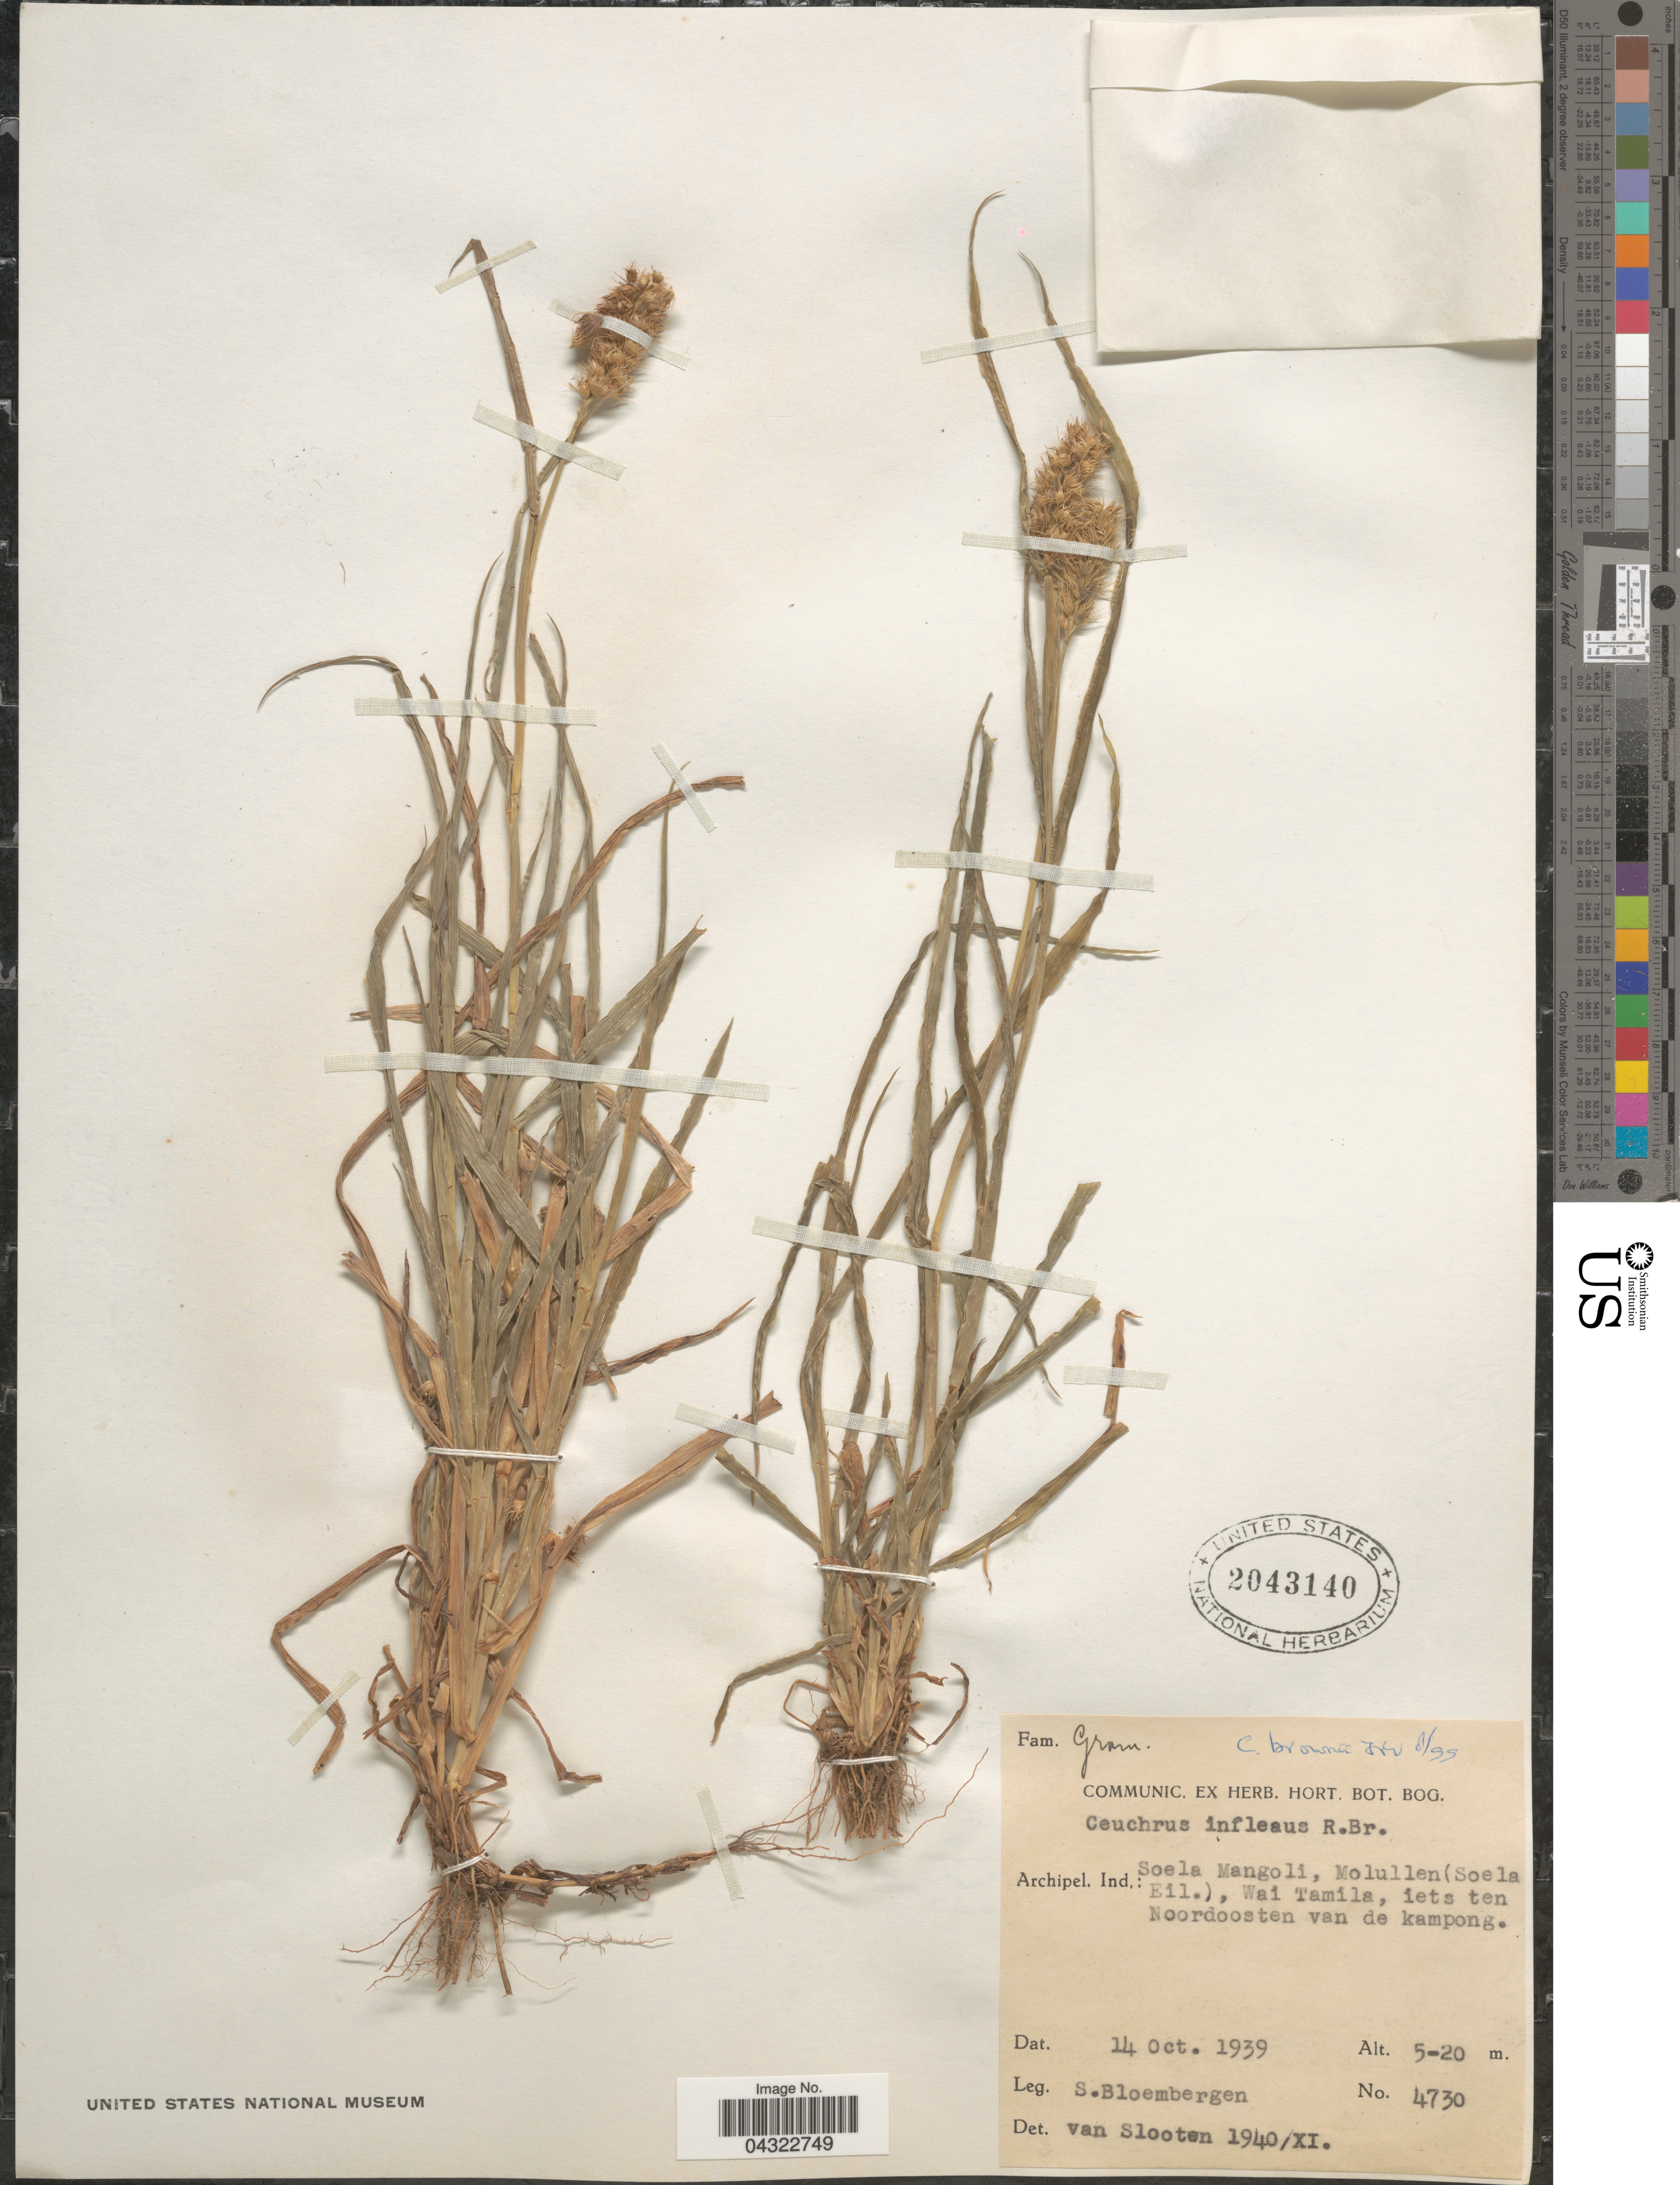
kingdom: Plantae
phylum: Tracheophyta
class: Liliopsida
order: Poales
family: Poaceae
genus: Cenchrus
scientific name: Cenchrus brownii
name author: Roem. & Schult.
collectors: S. Bloembergen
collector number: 4730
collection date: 1939-10-14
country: Indonesia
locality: Archipel. Ind.: Soela Mangoli, Molullen(Soela Eil.), Wait Tamila, iets ten Noordoosten van de kampong.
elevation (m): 5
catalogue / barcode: US 2043140